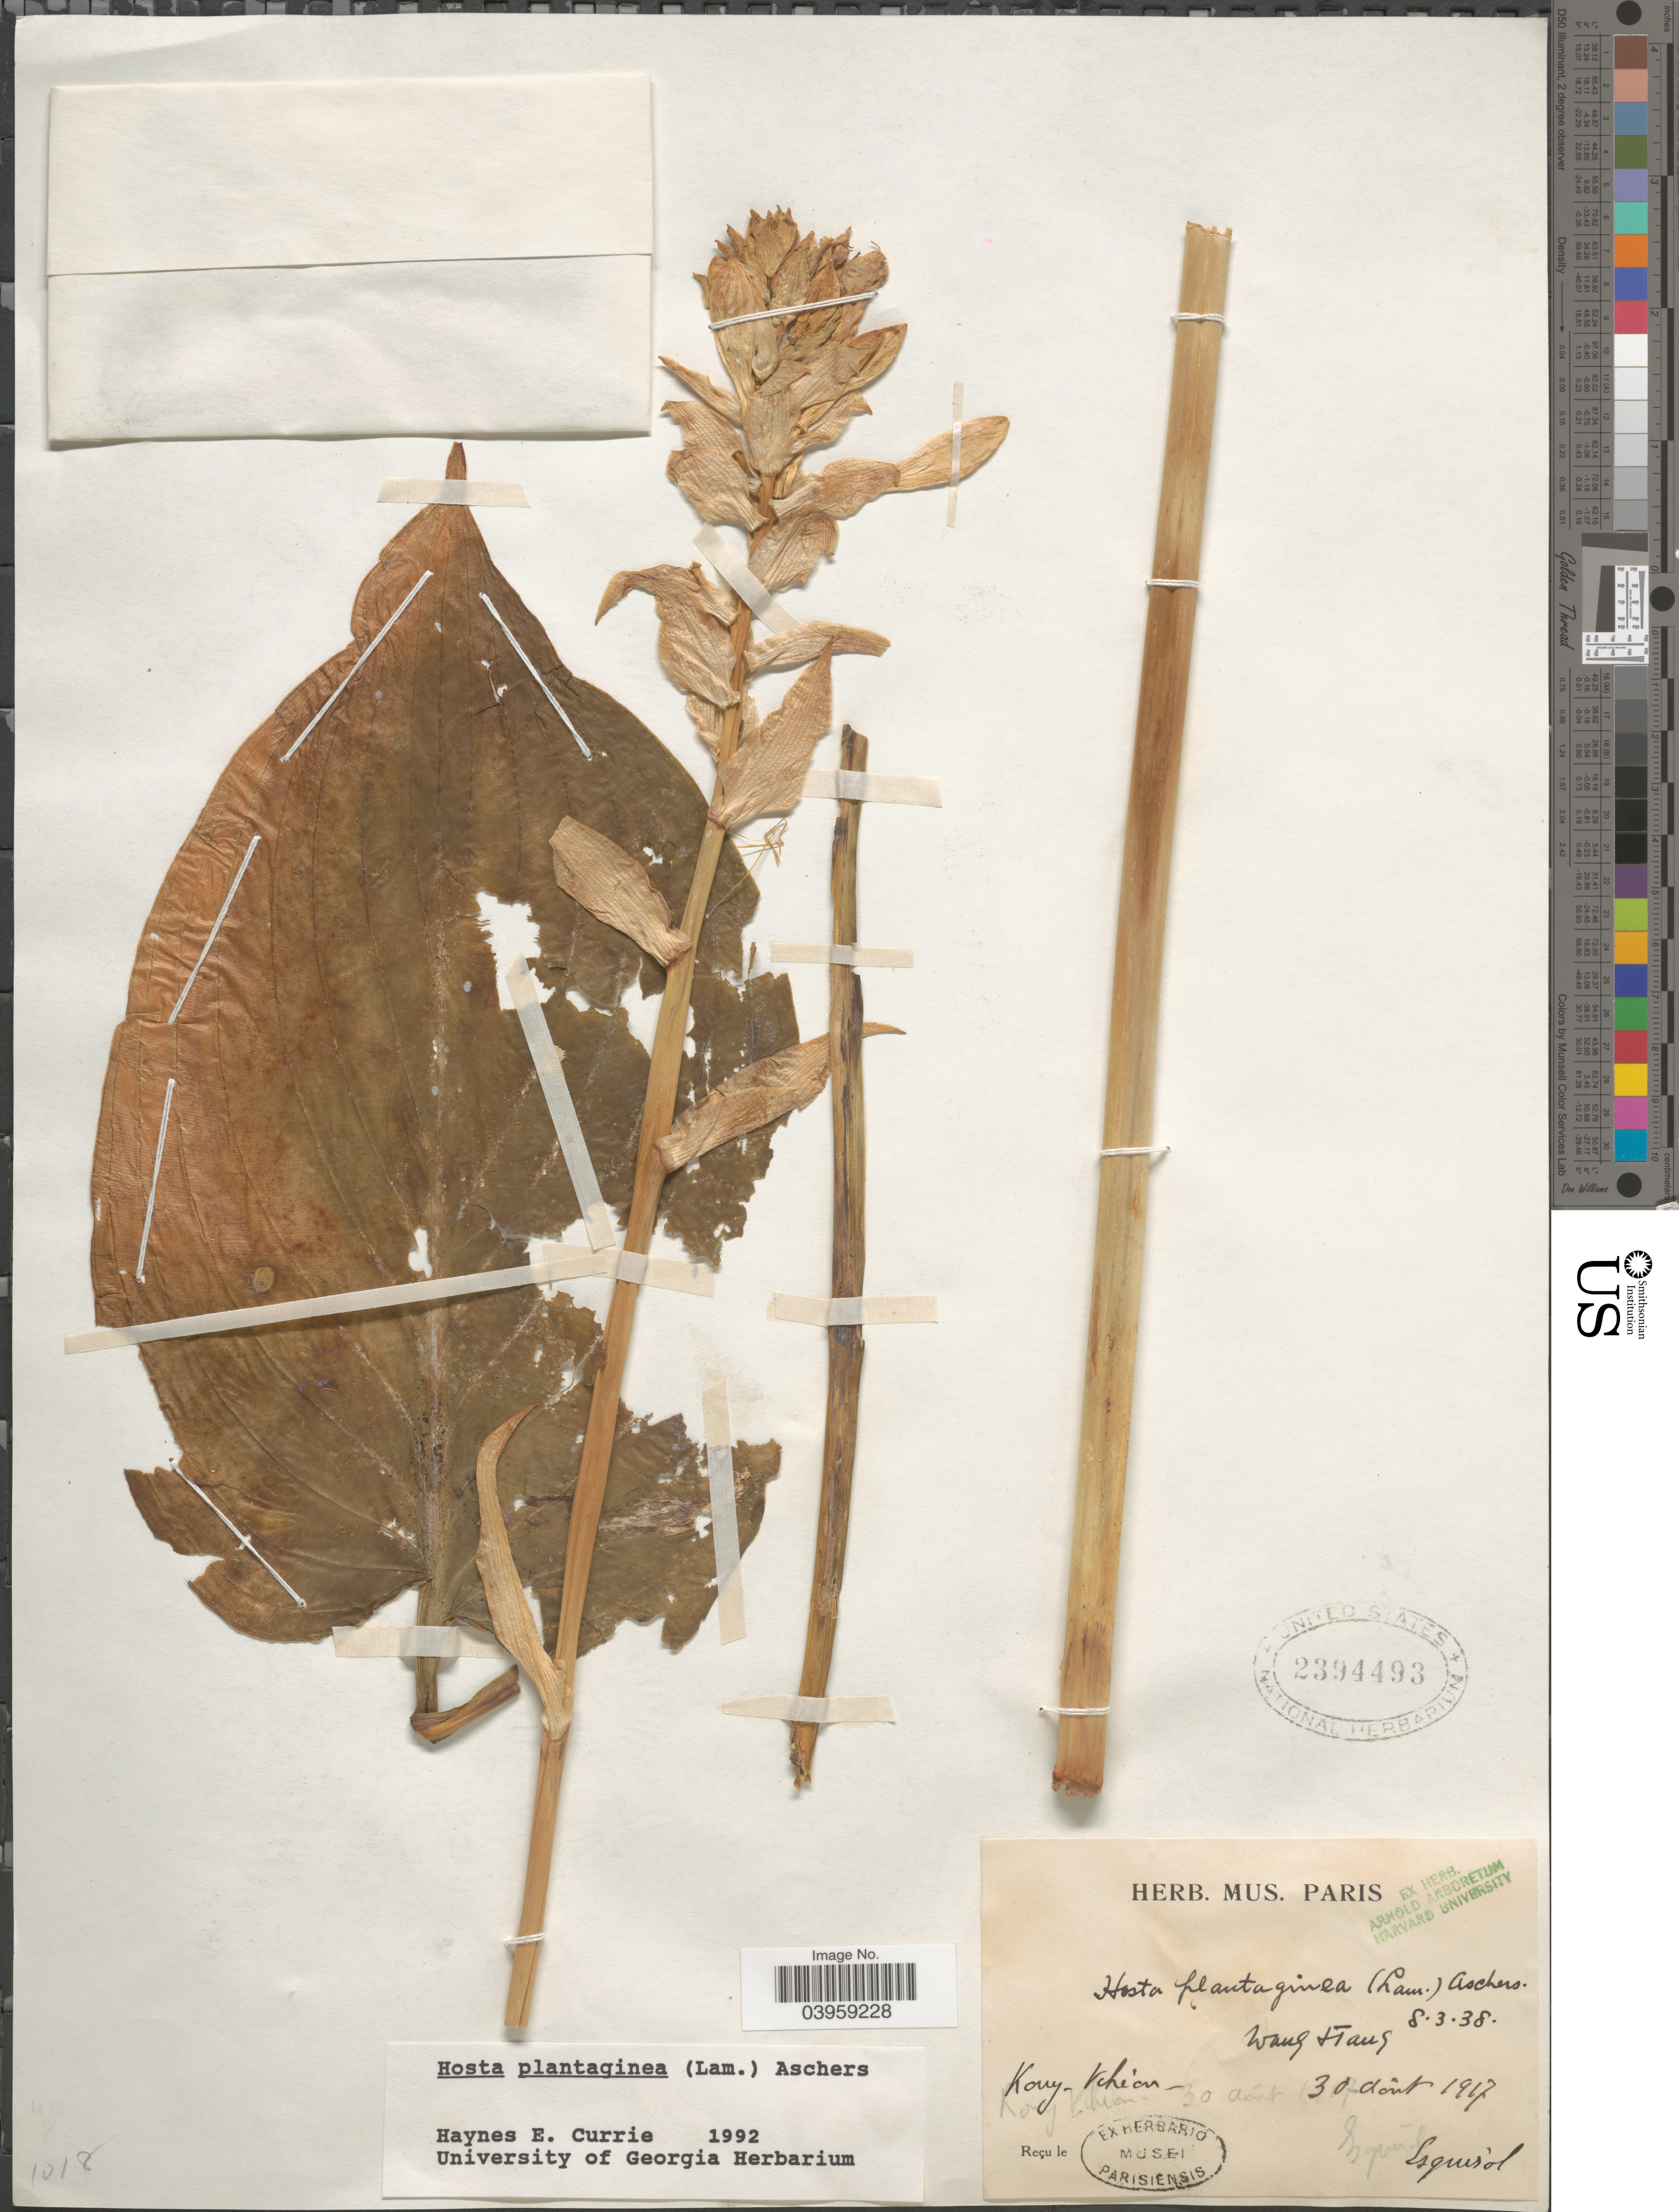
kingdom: Plantae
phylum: Tracheophyta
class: Liliopsida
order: Asparagales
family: Asparagaceae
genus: Hosta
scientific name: Hosta plantaginea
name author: (Lam.) Asch.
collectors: Esquirol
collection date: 1917-08-30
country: China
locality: Kouy tcheou.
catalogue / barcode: US 2394493